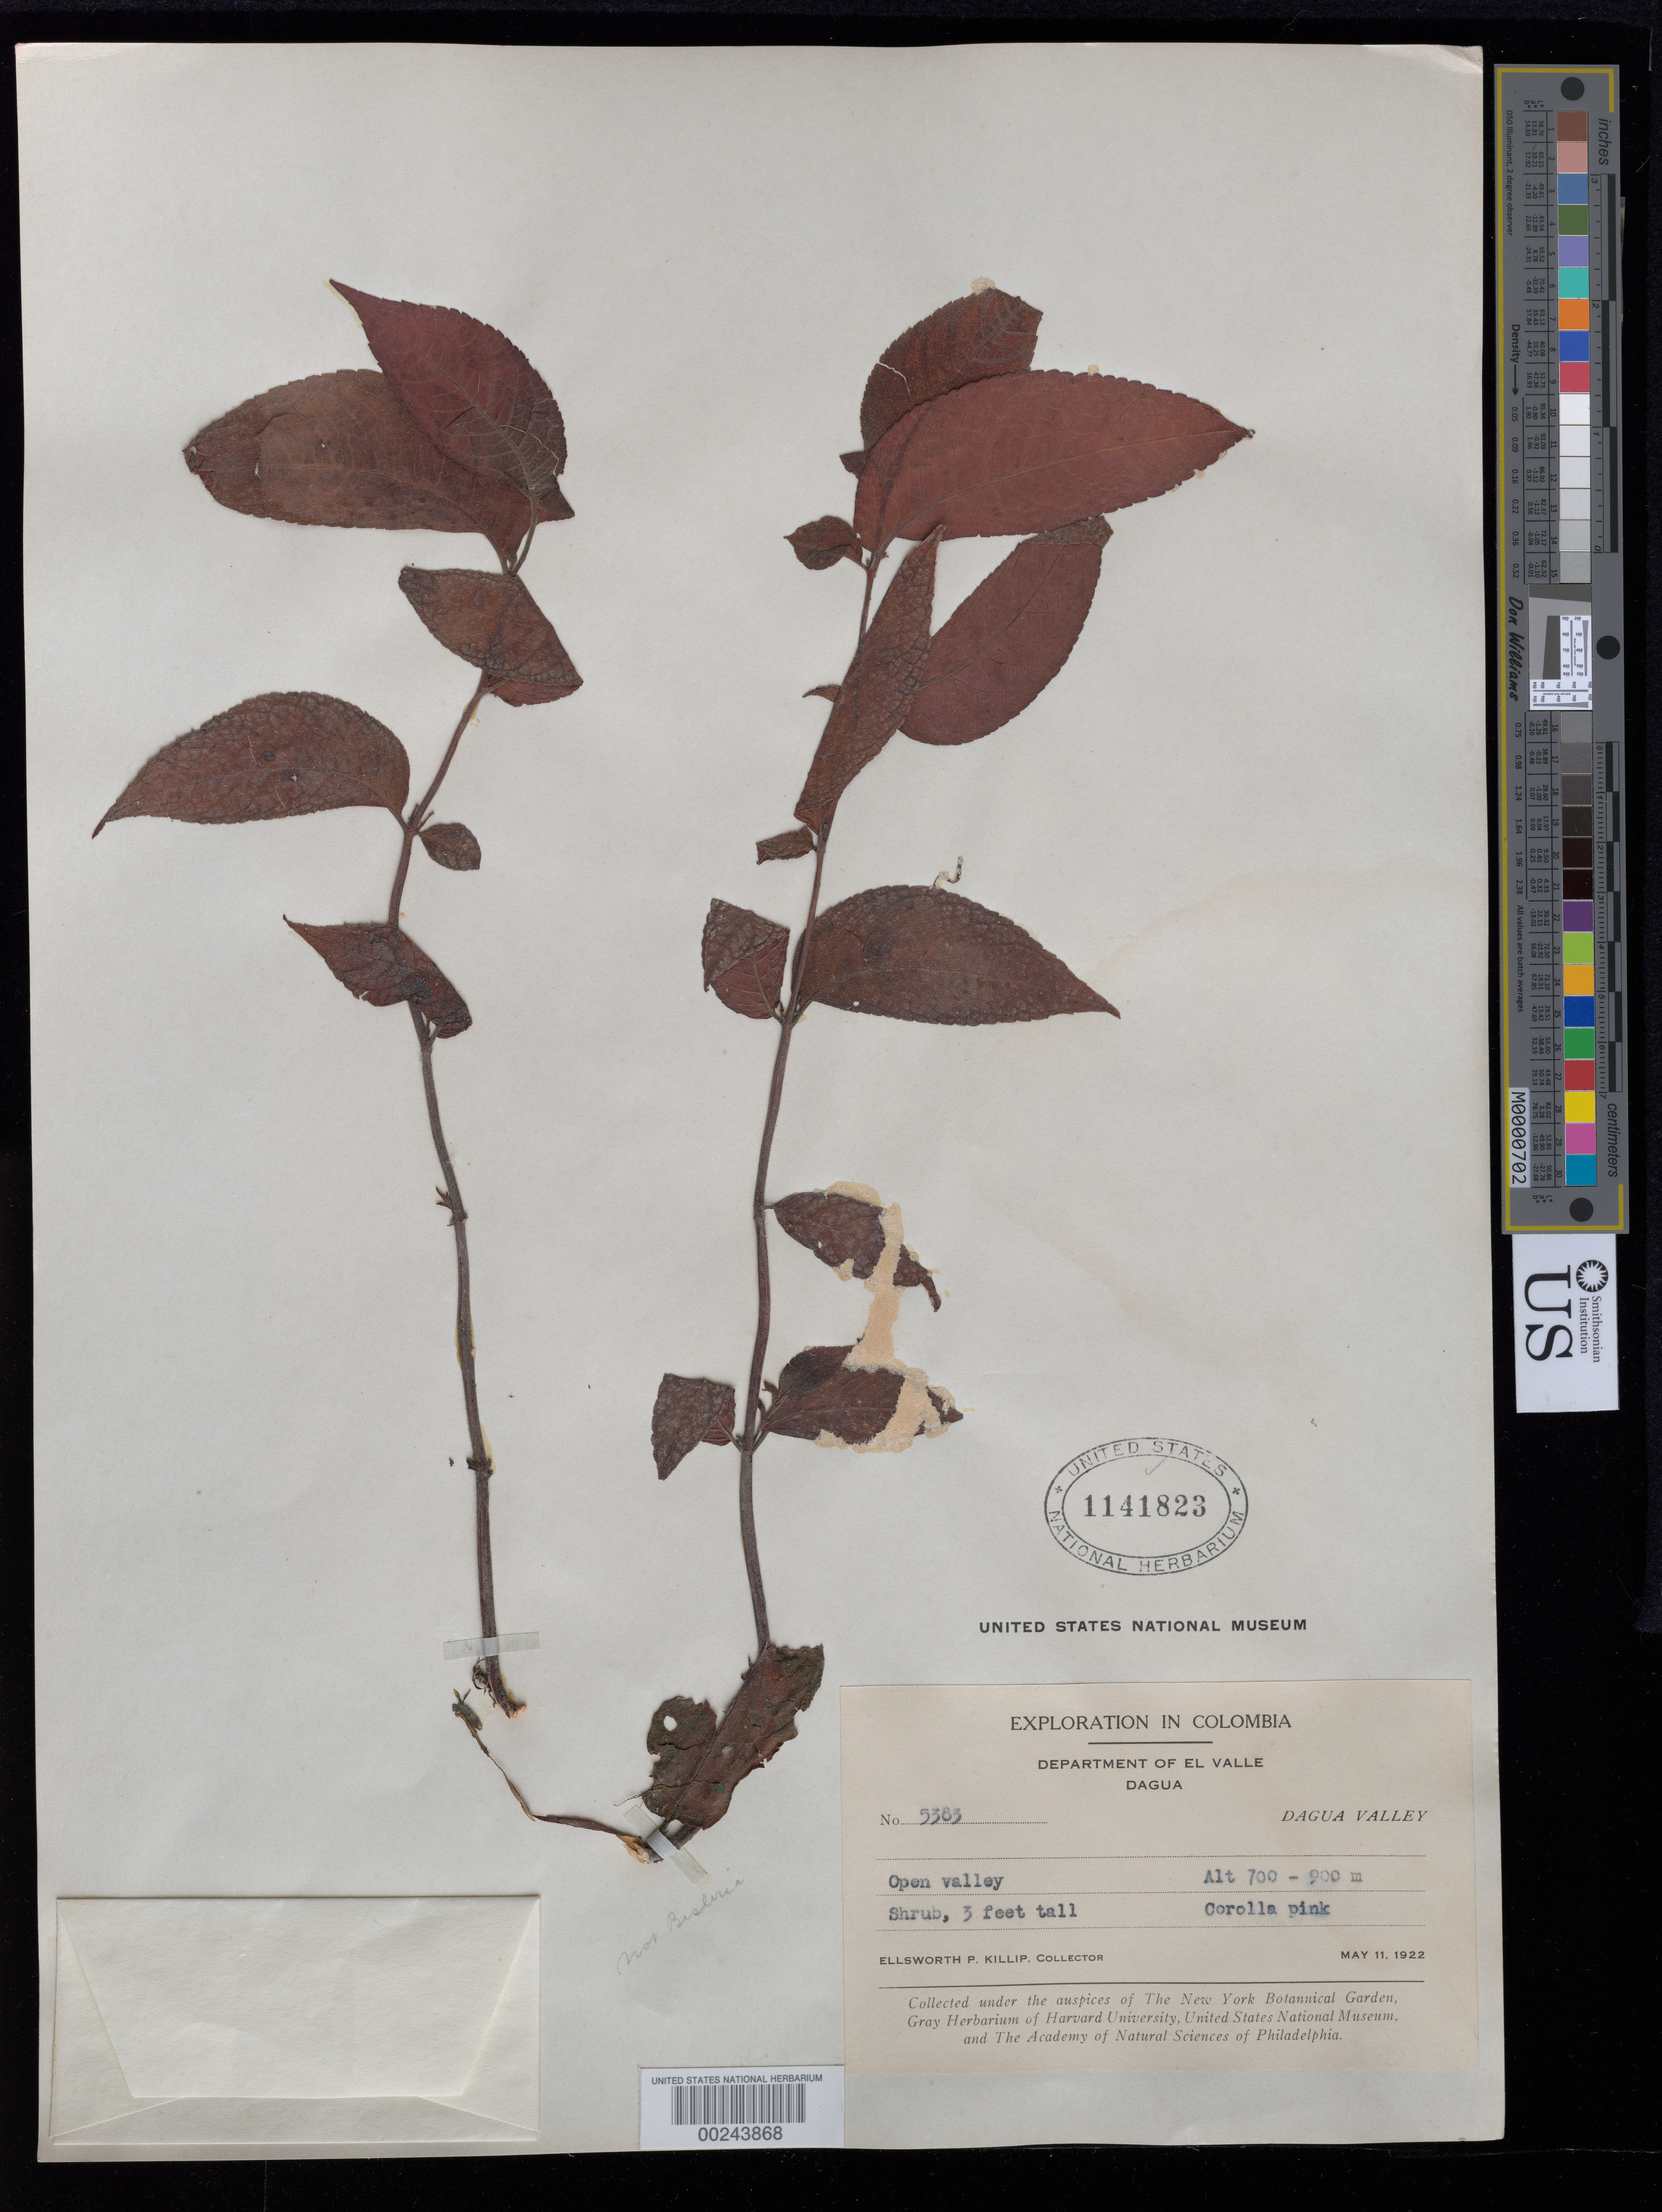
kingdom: Plantae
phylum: Tracheophyta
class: Magnoliopsida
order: Lamiales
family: Gesneriaceae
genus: Monopyle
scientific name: Monopyle sp.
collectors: E. P. Killip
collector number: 5383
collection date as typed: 11 May 1922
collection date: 1922-05-11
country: Colombia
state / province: Valle del Cauca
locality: Dagua, Dagua Valley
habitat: Open valley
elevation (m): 700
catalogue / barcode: US 1141823